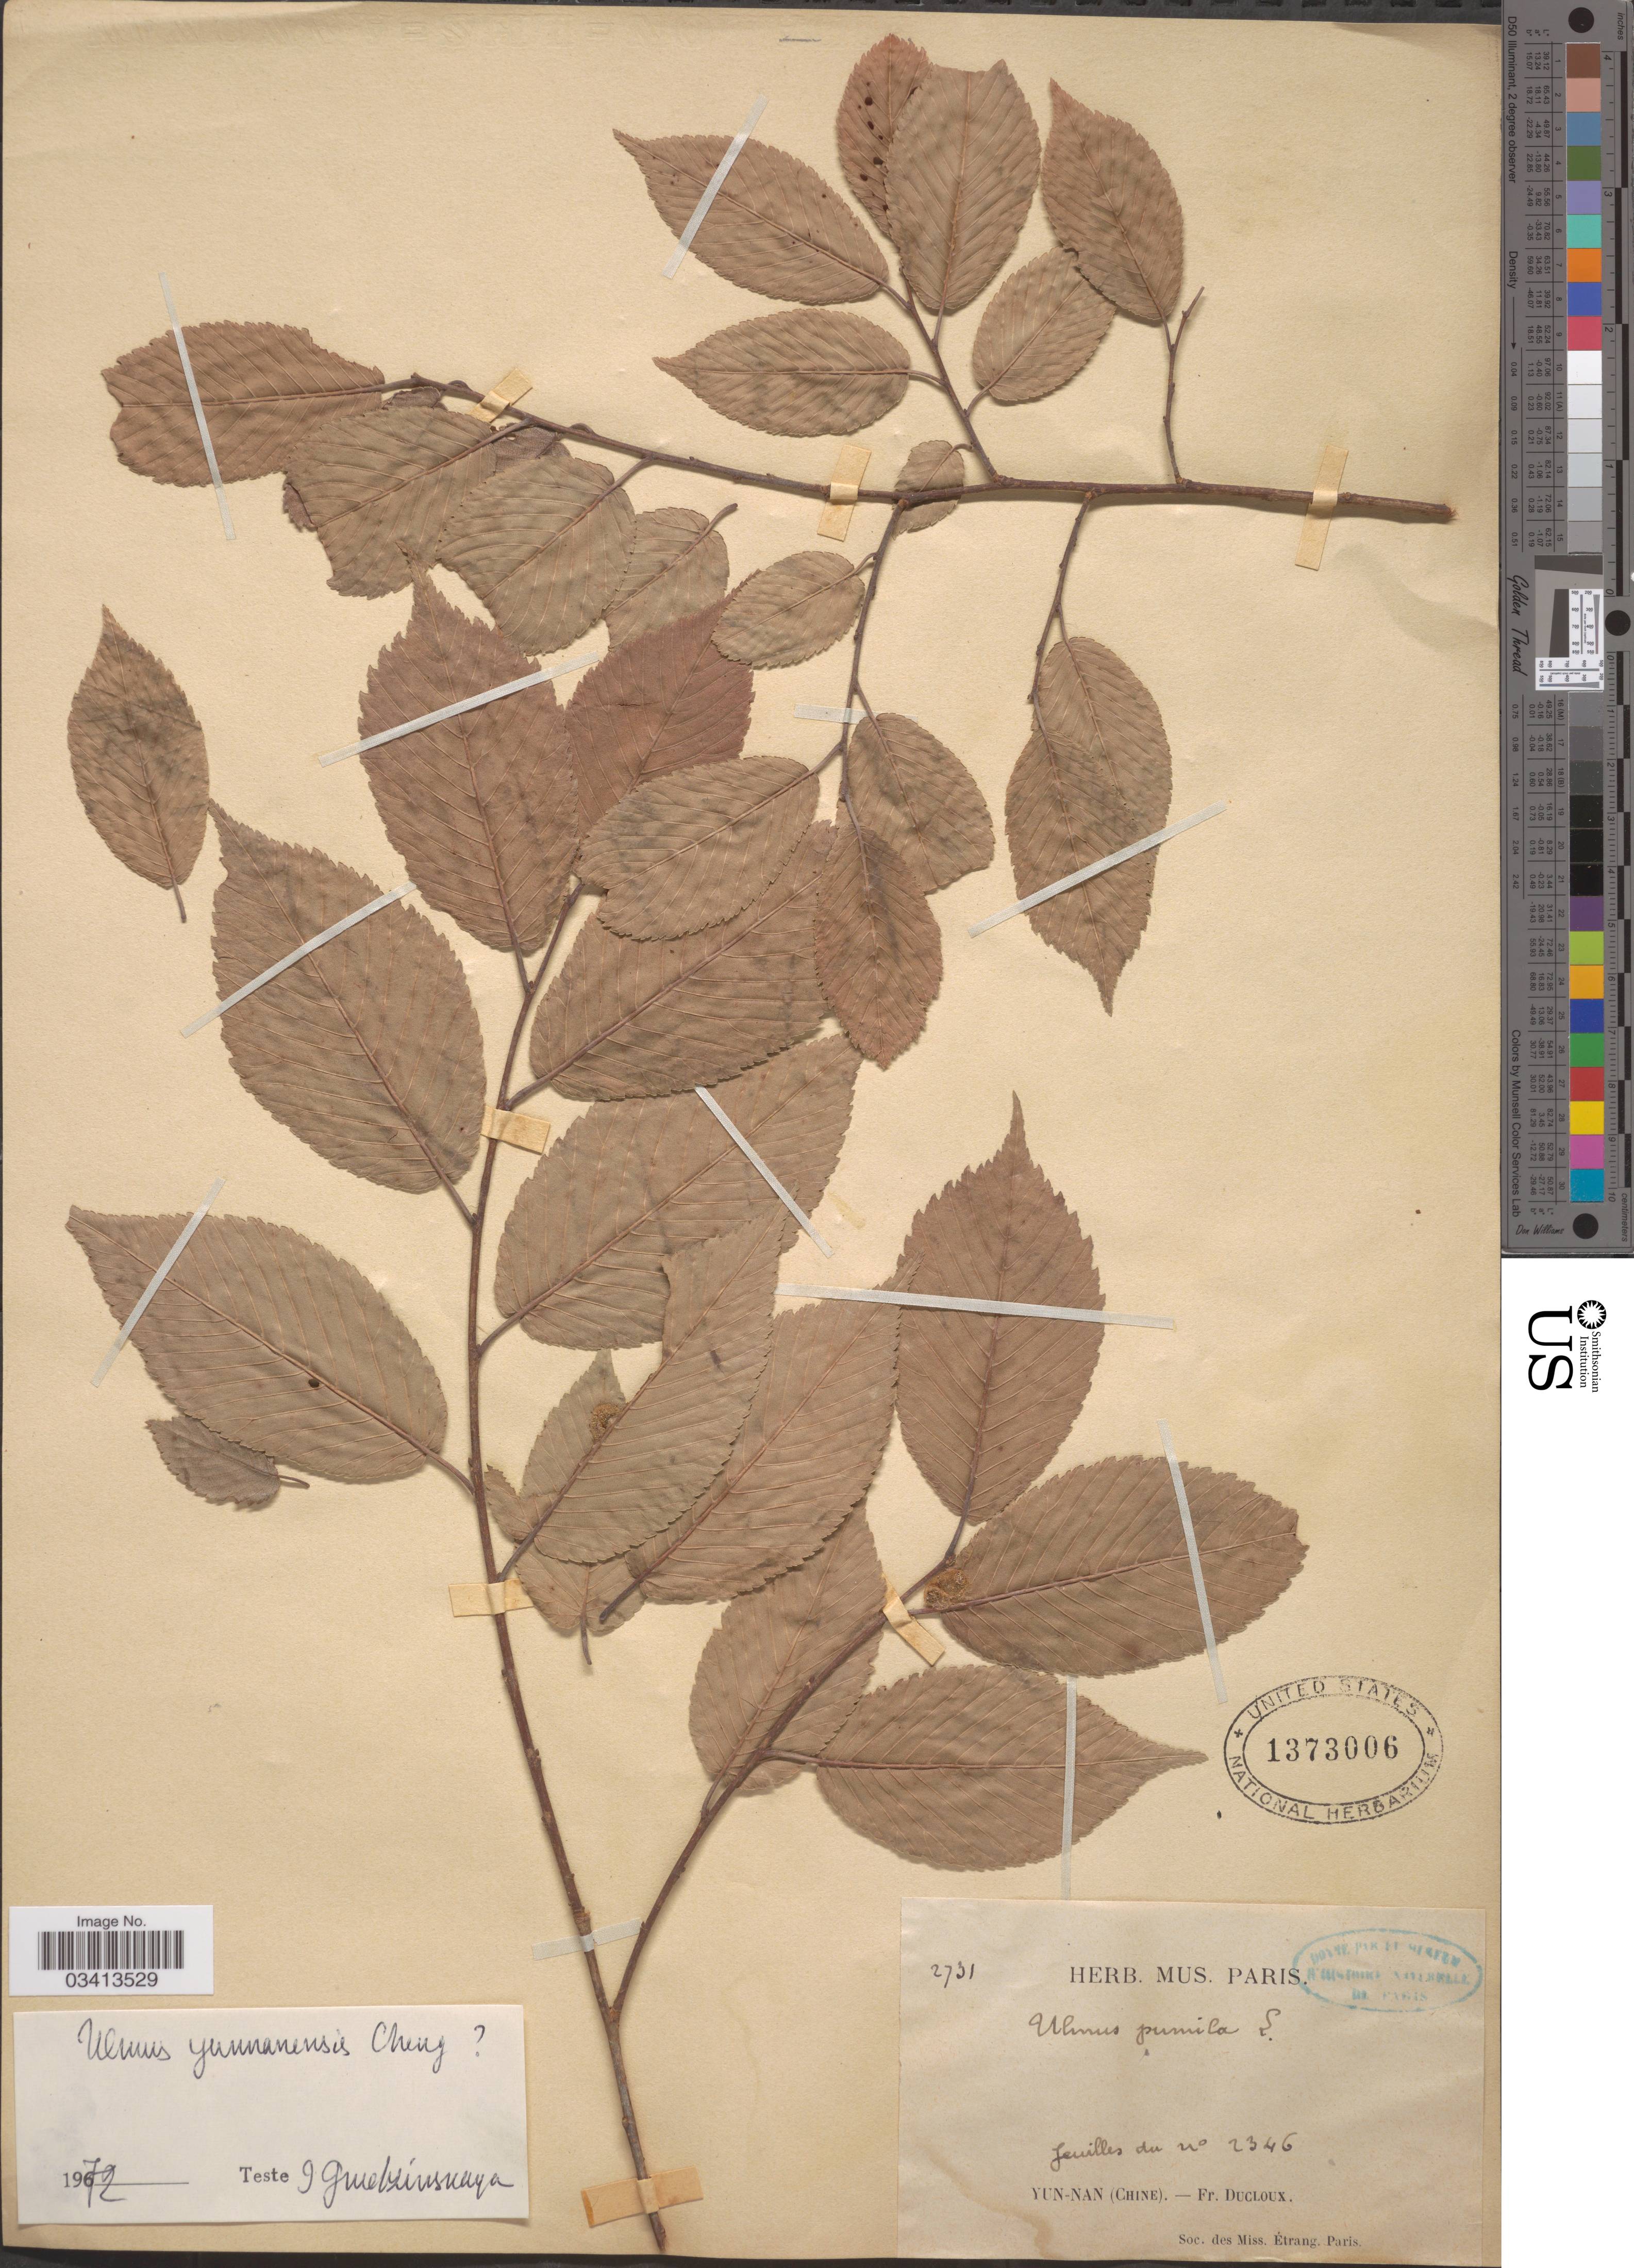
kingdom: Plantae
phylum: Tracheophyta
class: Magnoliopsida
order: Rosales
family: Ulmaceae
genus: Ulmus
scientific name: Ulmus yunnanensis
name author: W.C. Cheng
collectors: F. Ducloux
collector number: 2731?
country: China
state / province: Yunnan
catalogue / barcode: US 1373006